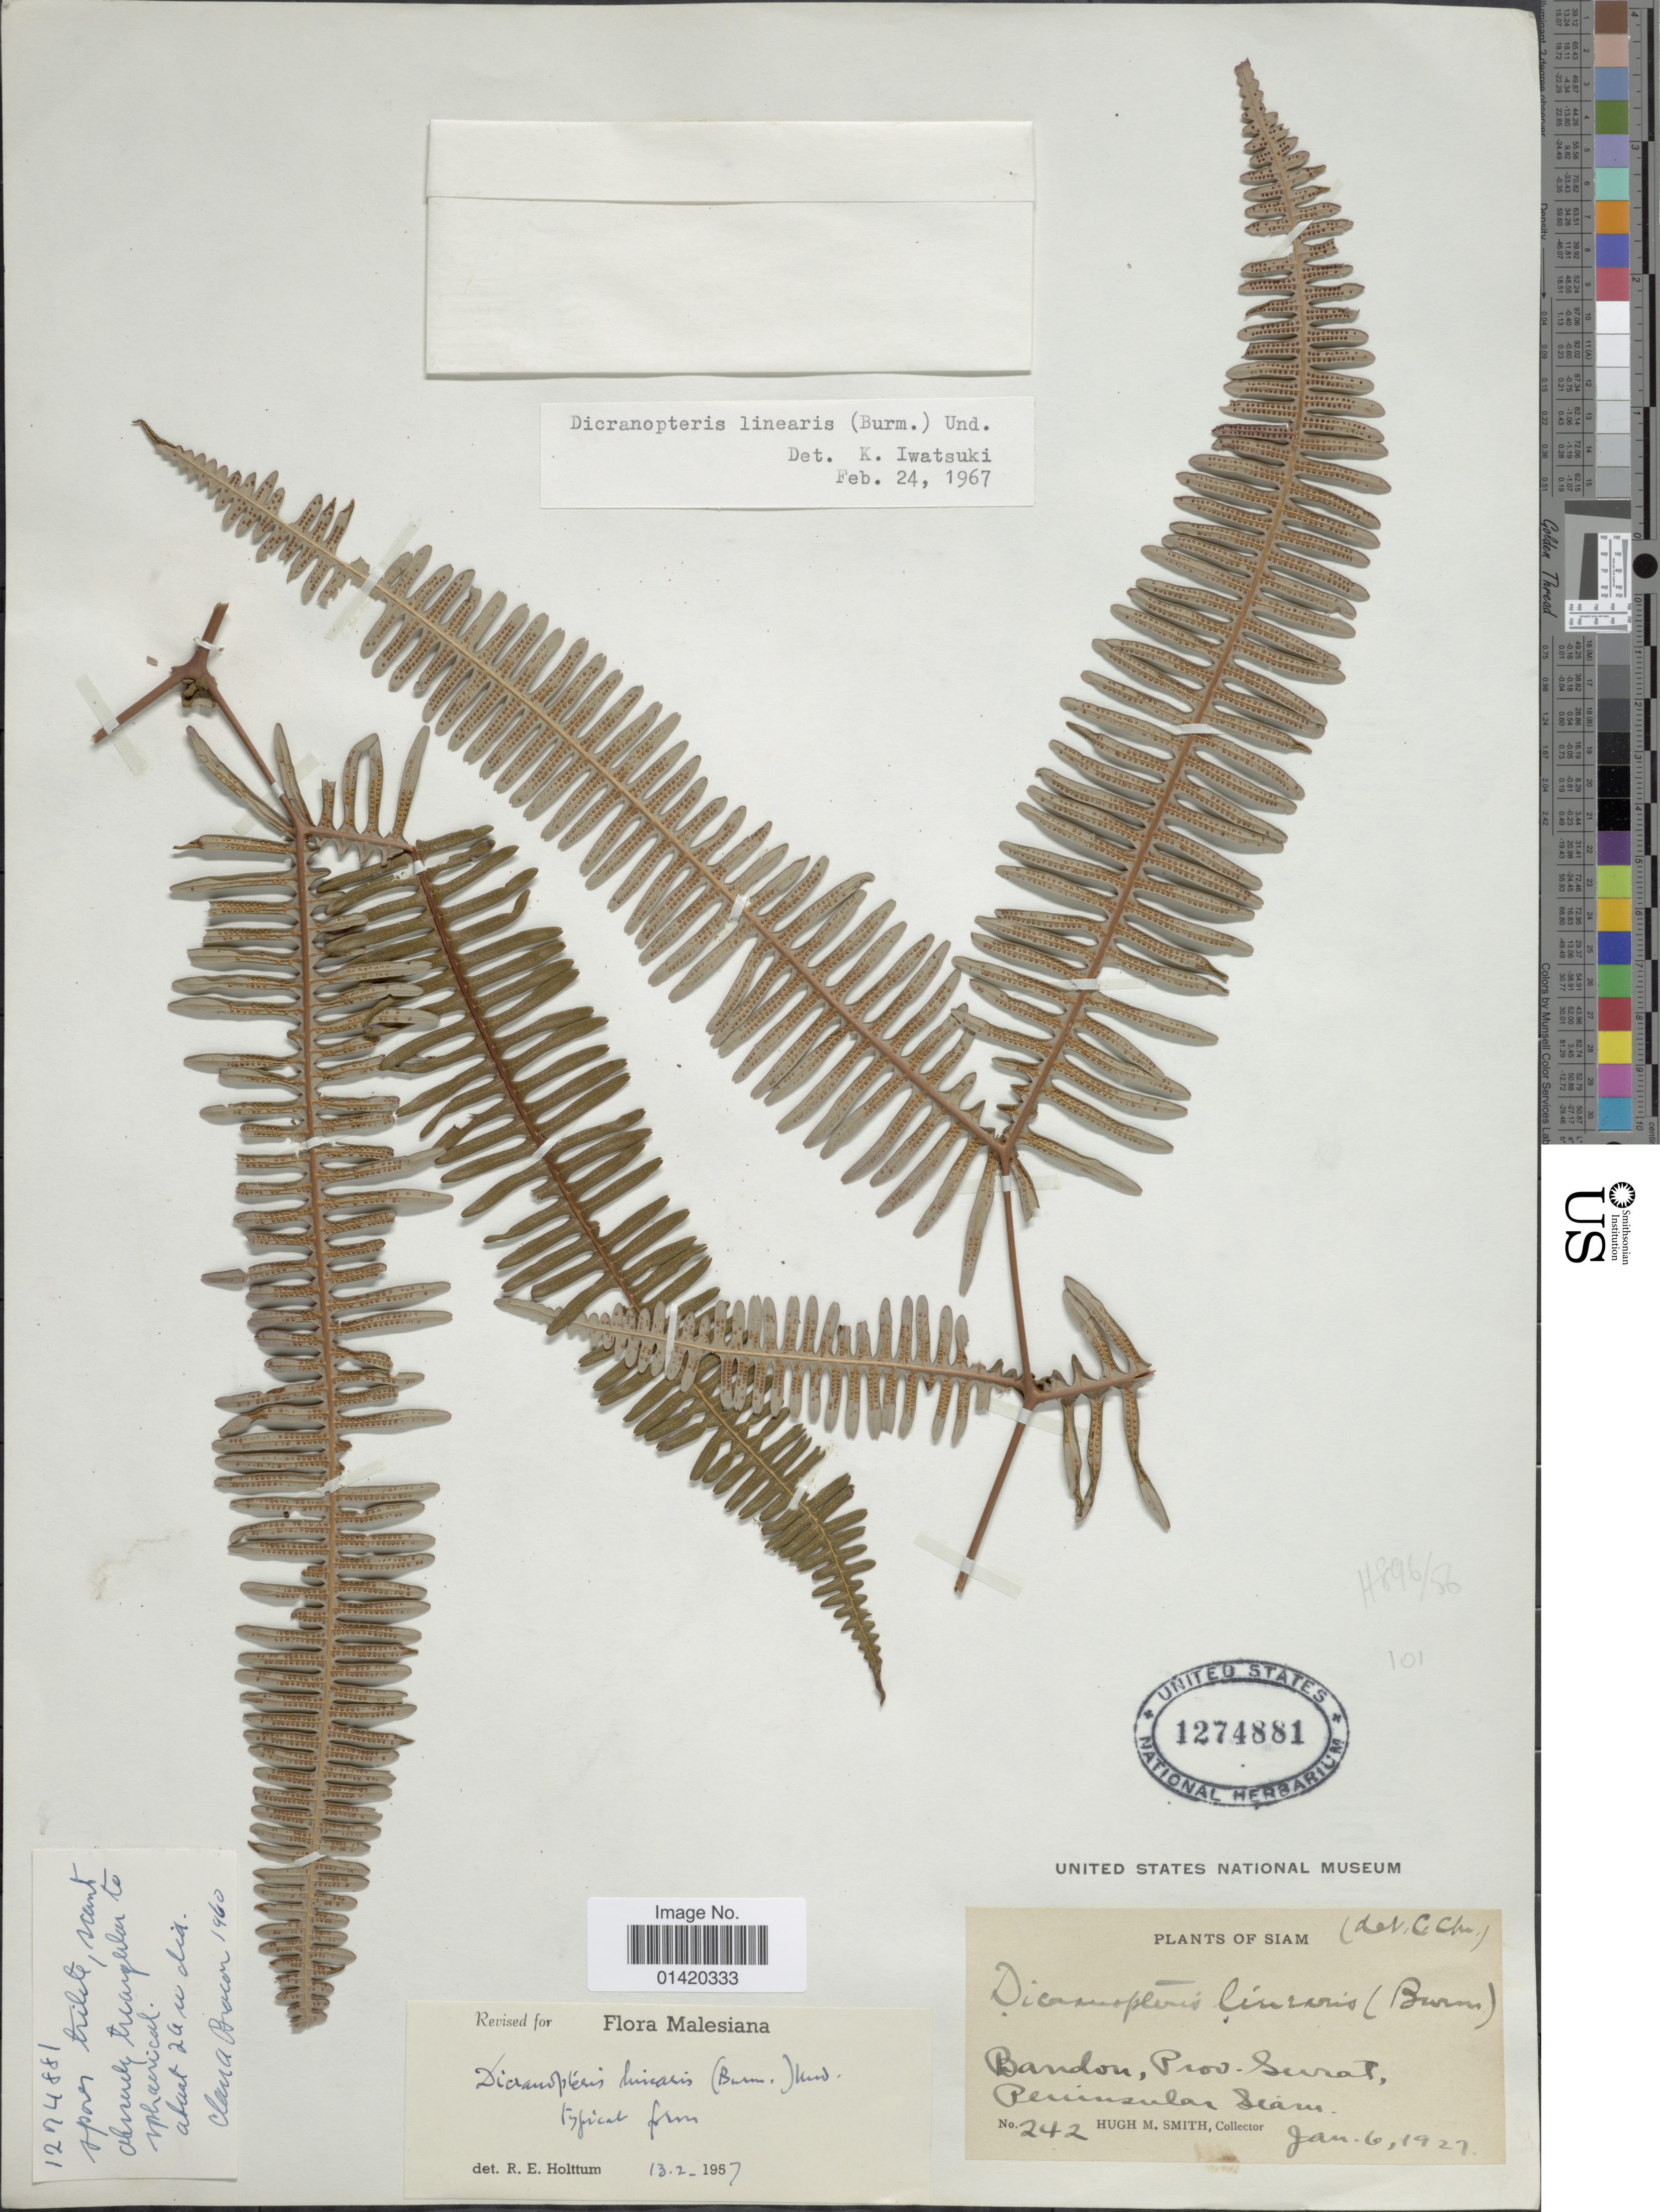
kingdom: Plantae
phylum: Tracheophyta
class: Polypodiopsida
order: Gleicheniales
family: Gleicheniaceae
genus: Dicranopteris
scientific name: Dicranopteris linearis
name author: (Burm. f.) Underw.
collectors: H. M. Smith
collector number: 242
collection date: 1927-01-06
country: Thailand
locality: Siam. Bandon, Prov. Surat, peninsular Siam.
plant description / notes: No precise locality correction needed.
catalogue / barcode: US 1274881